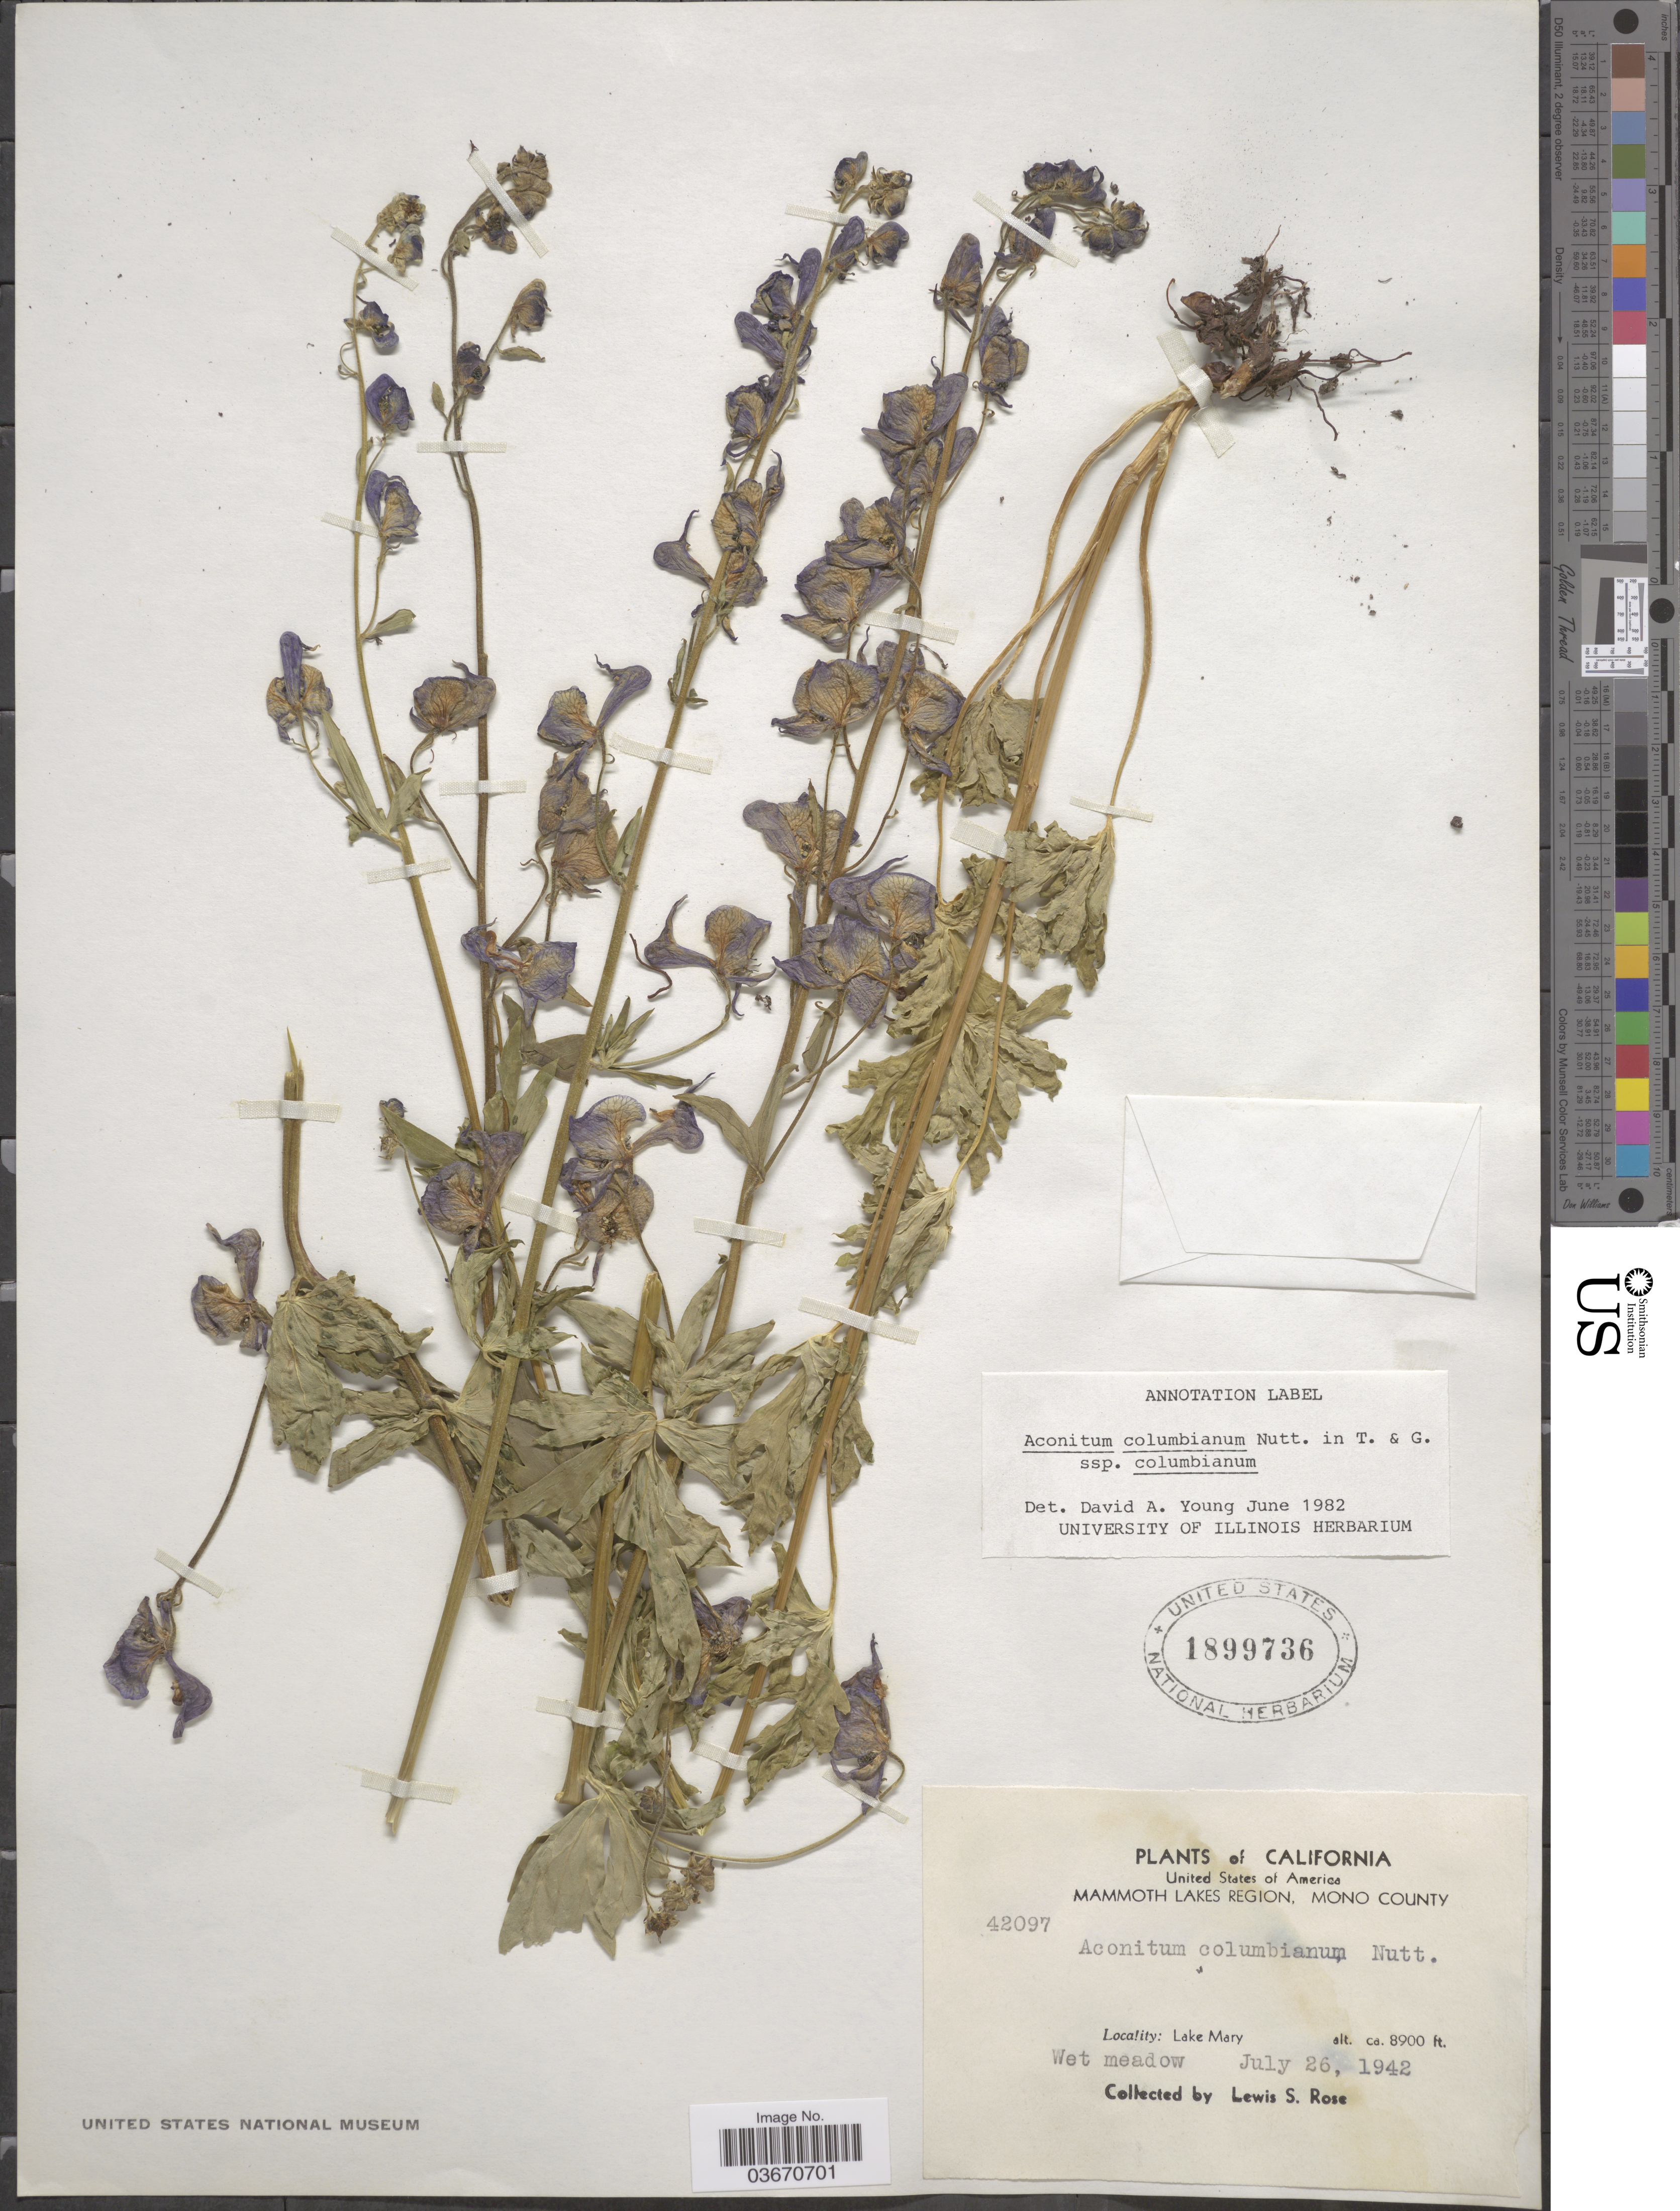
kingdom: Plantae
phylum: Tracheophyta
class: Magnoliopsida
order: Ranunculales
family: Ranunculaceae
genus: Aconitum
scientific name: Aconitum columbianum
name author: Nutt.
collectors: L. S. Rose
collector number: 42097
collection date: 1942-07-26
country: United States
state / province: California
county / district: Mono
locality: Mammoth Lakes Region, Mono County. Lake Mary.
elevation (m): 2713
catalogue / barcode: US 1899736